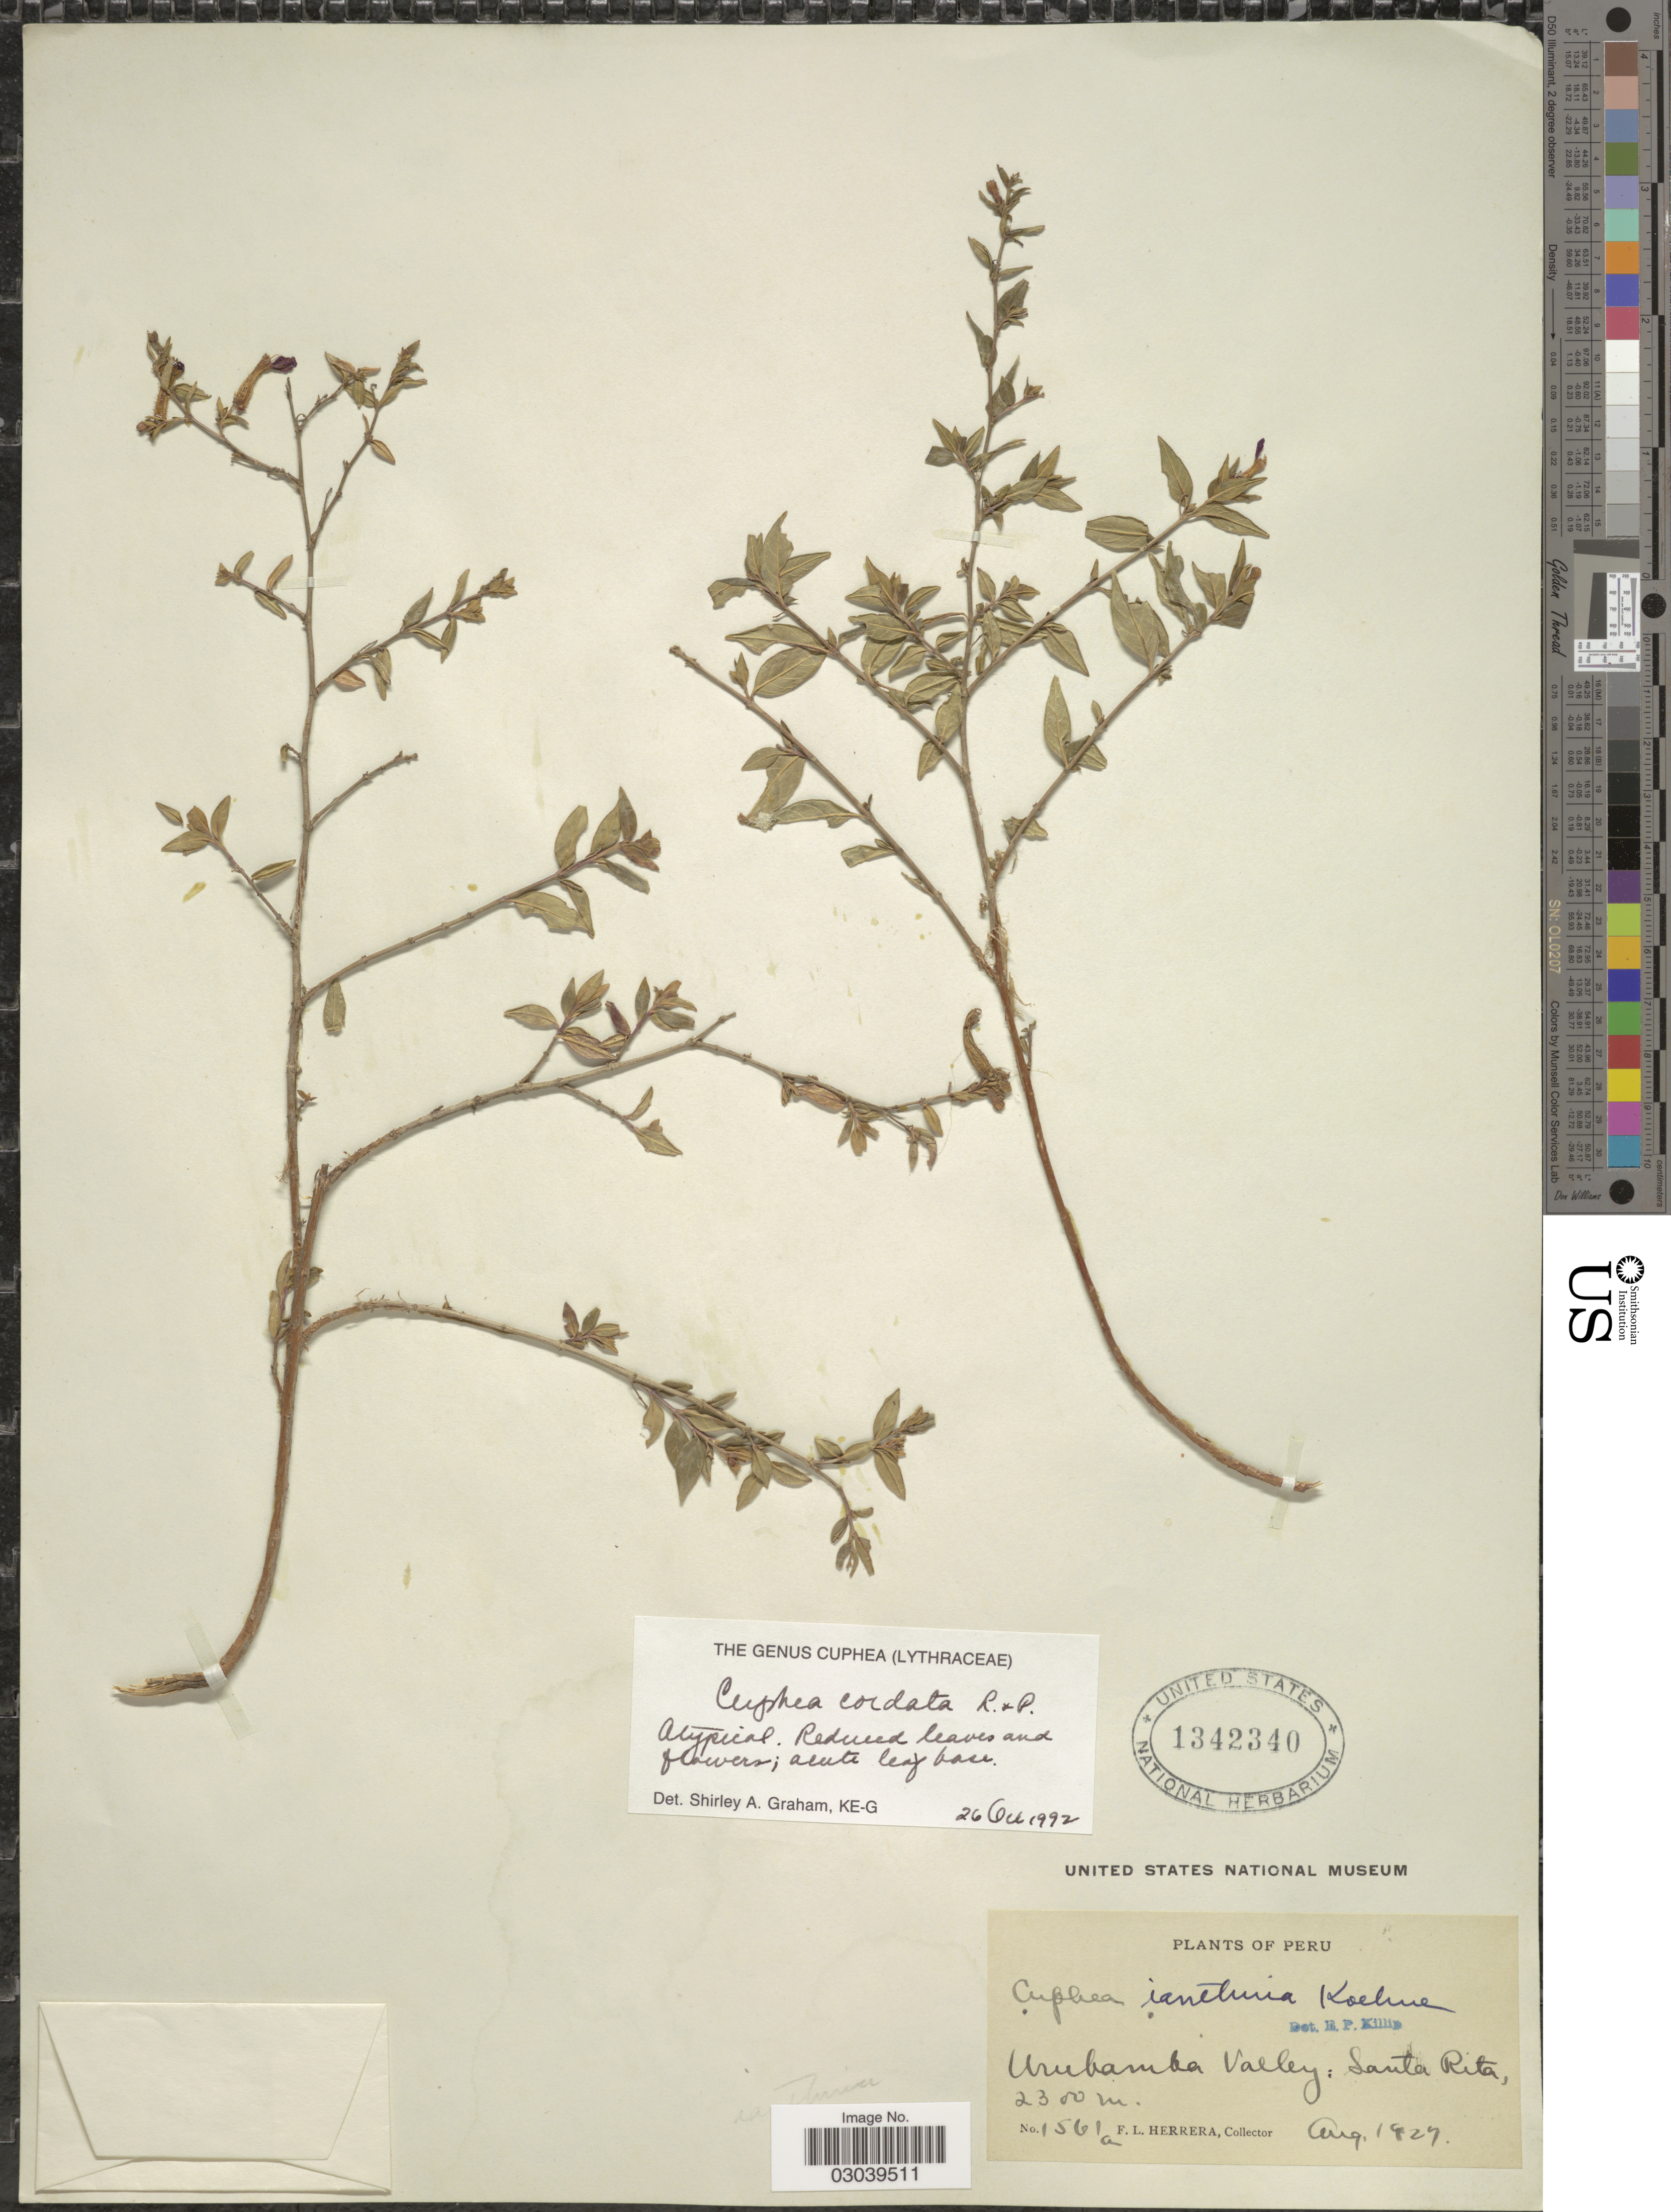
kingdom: Plantae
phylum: Tracheophyta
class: Magnoliopsida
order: Myrtales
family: Lythraceae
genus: Cuphea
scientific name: Cuphea cordata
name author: Ruiz & Pav.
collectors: F. L. Herrera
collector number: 1561a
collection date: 1927-08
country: Peru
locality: Urubamba Valley: Santa Rita.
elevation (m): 2300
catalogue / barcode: US 1342340